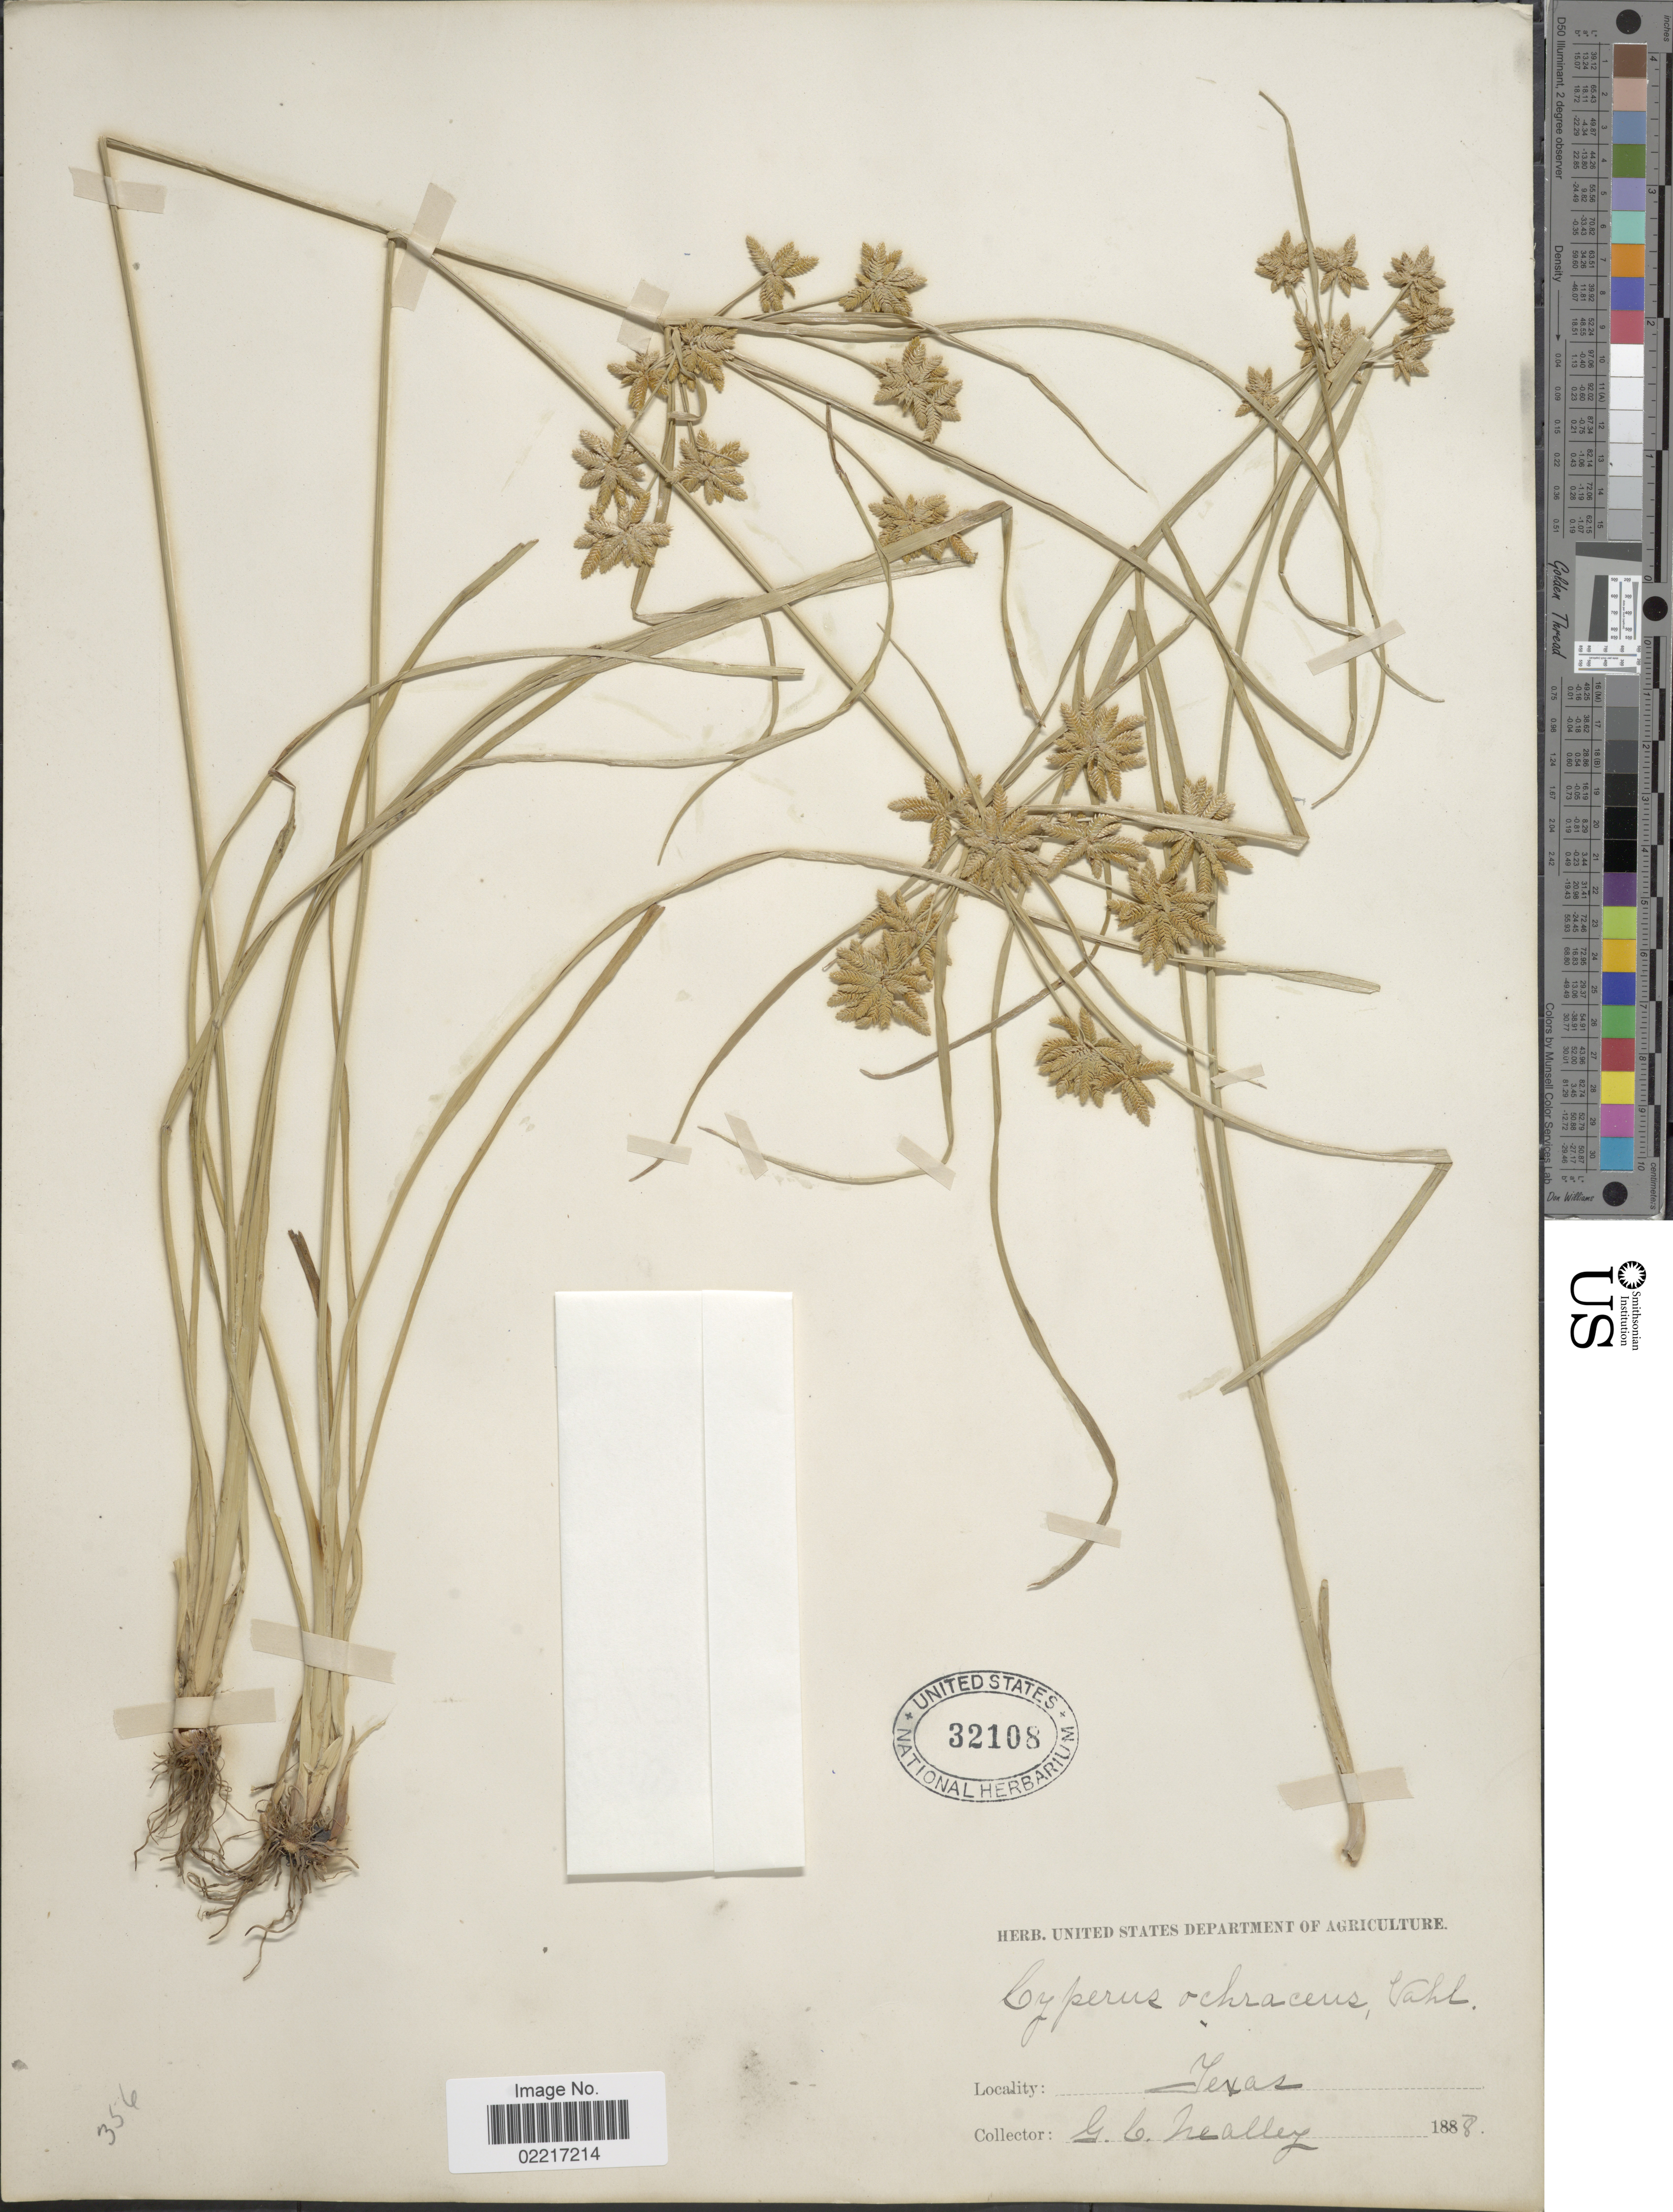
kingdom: Plantae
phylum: Tracheophyta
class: Liliopsida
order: Poales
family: Cyperaceae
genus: Cyperus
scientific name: Cyperus ochraceus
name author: Vahl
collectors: G. C. Nealley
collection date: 1888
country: United States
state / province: Texas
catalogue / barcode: US 32108